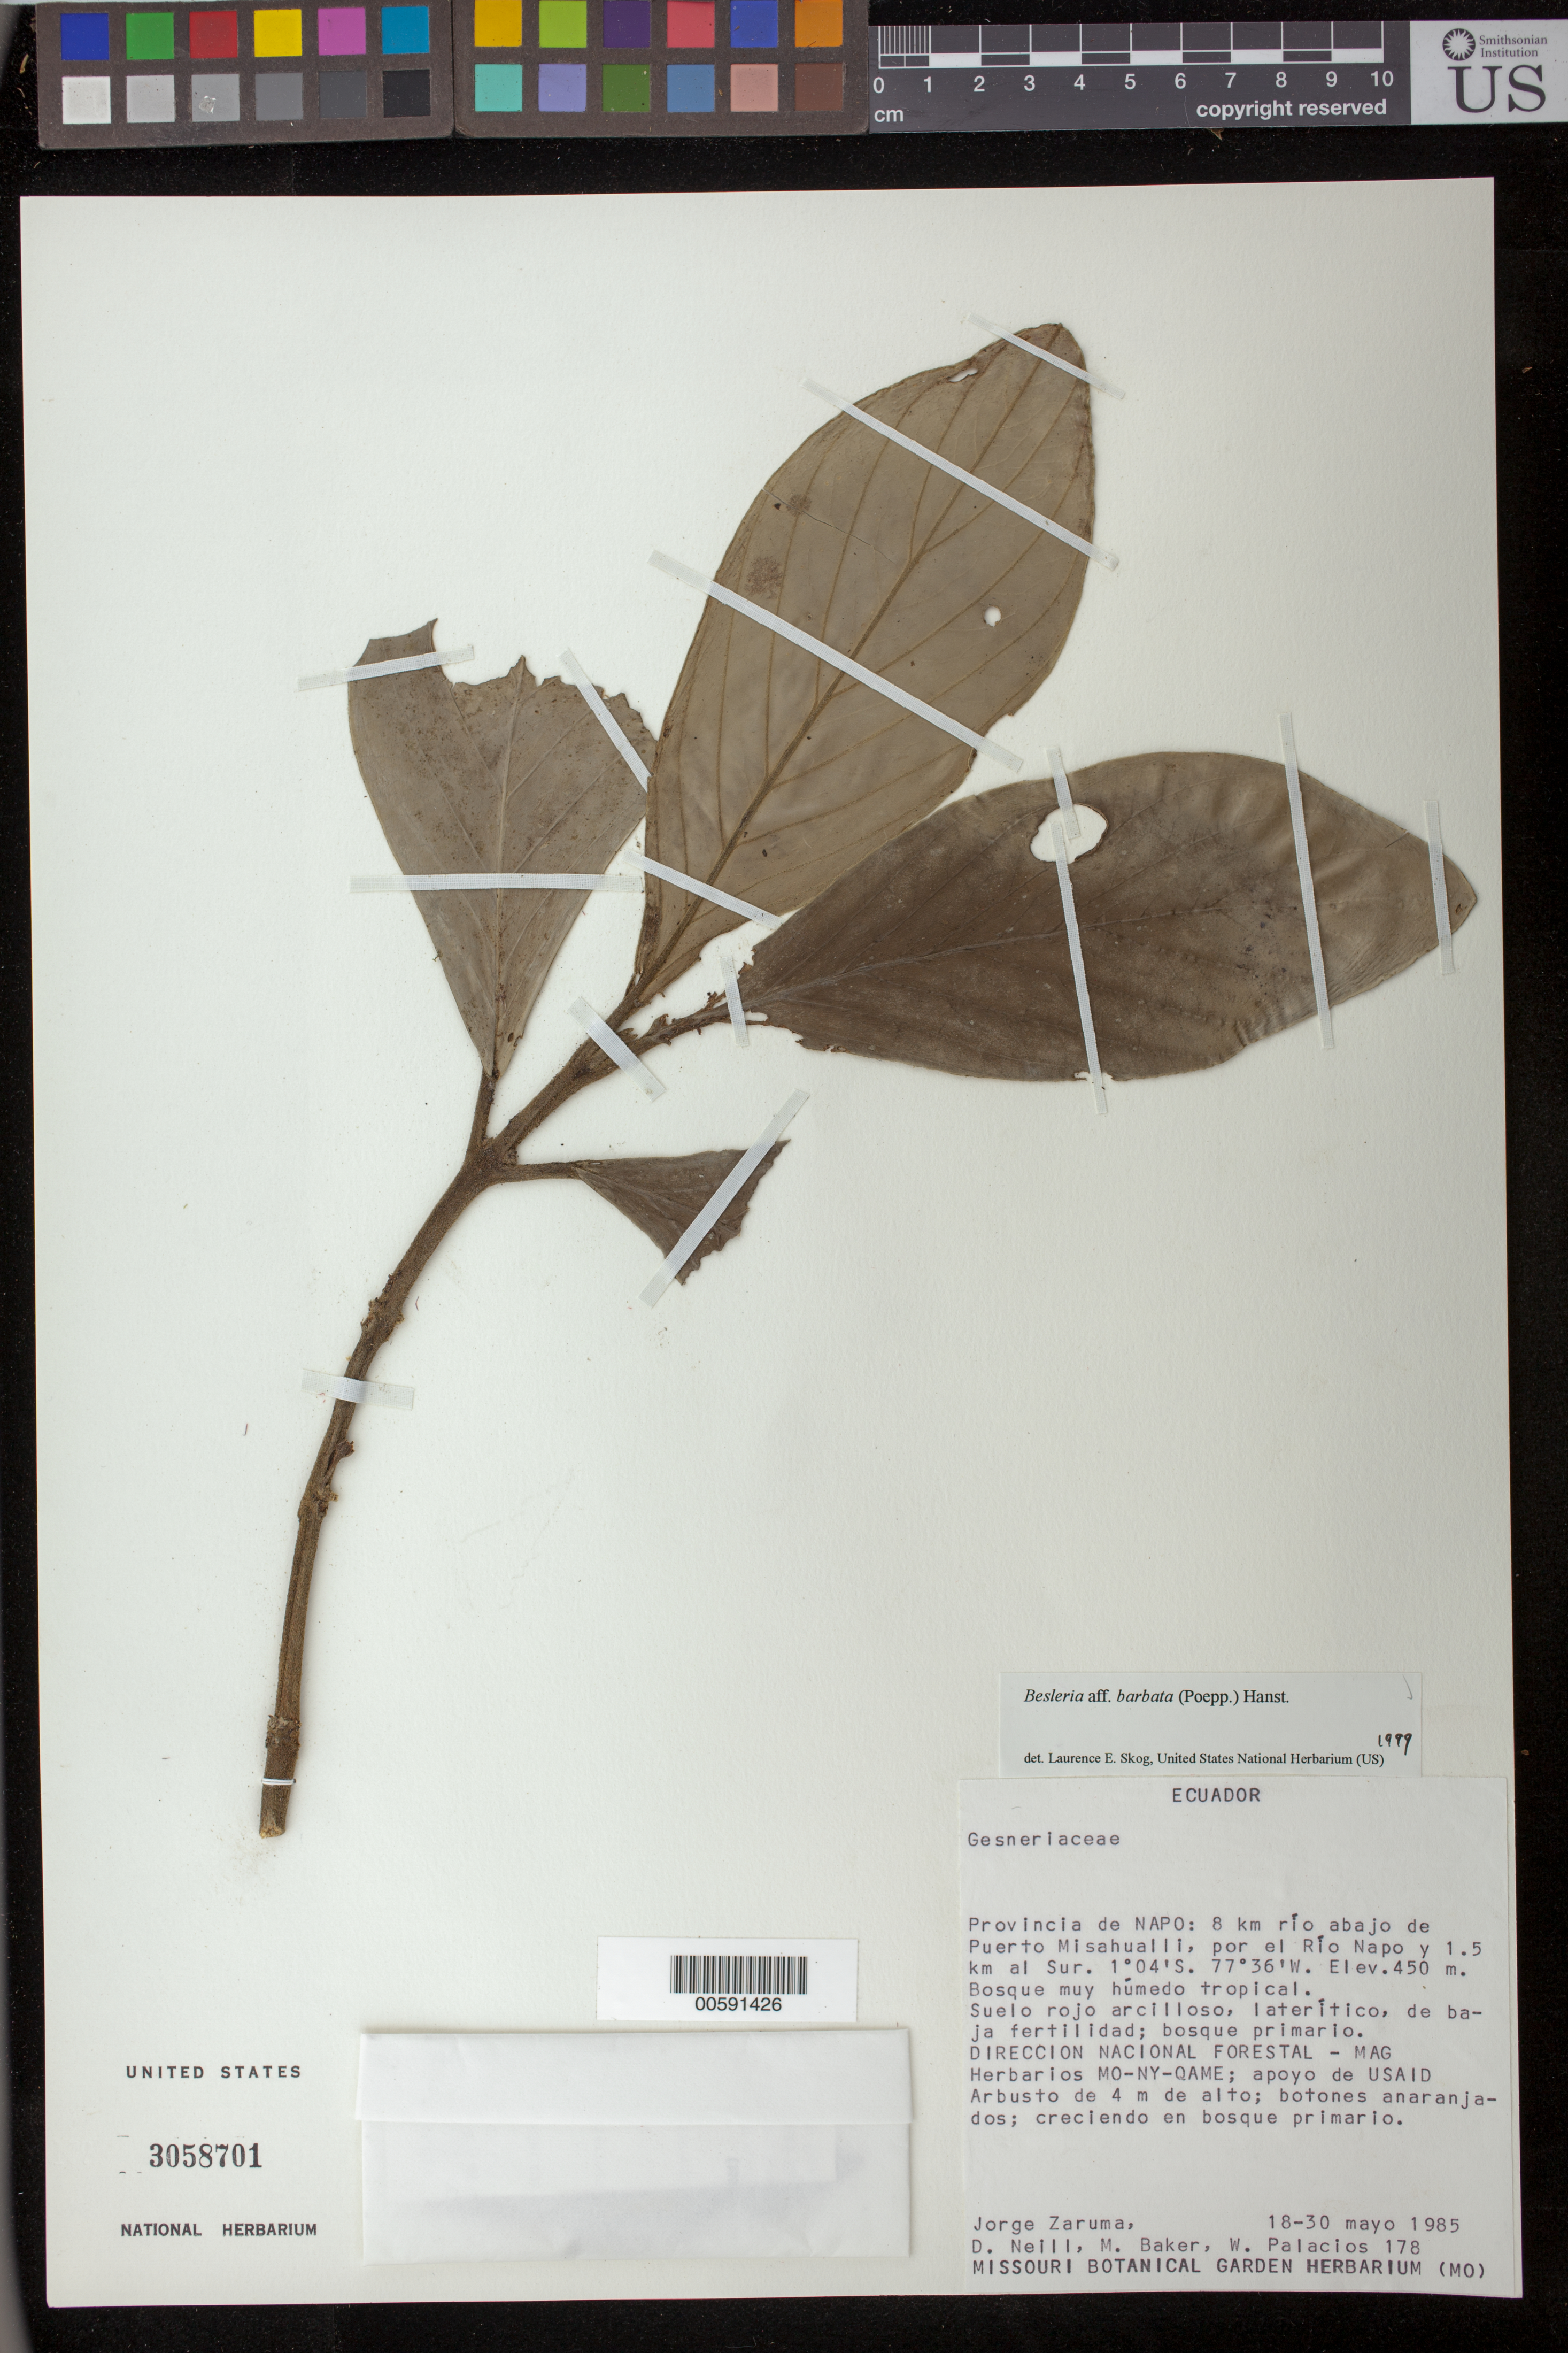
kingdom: Plantae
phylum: Tracheophyta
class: Magnoliopsida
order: Lamiales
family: Gesneriaceae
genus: Besleria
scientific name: Besleria barbata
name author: (Poepp.) Hanst.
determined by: Skog, Laurence E.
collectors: J. Zaruma, D. A. Neill, M. Baker & W. Palacios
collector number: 178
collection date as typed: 18-30 May 1985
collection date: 1985-05-18/1985-05-30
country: Ecuador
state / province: Napo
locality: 8 km río amabjo de Puerto Misahualli, por el Río Napo y 1.5 km al S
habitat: Bosque muy húmedo tropical; suelo rojo arcilloso, laterítico, de baja fertilidad; bosque primario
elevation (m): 450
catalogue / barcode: US 3058701